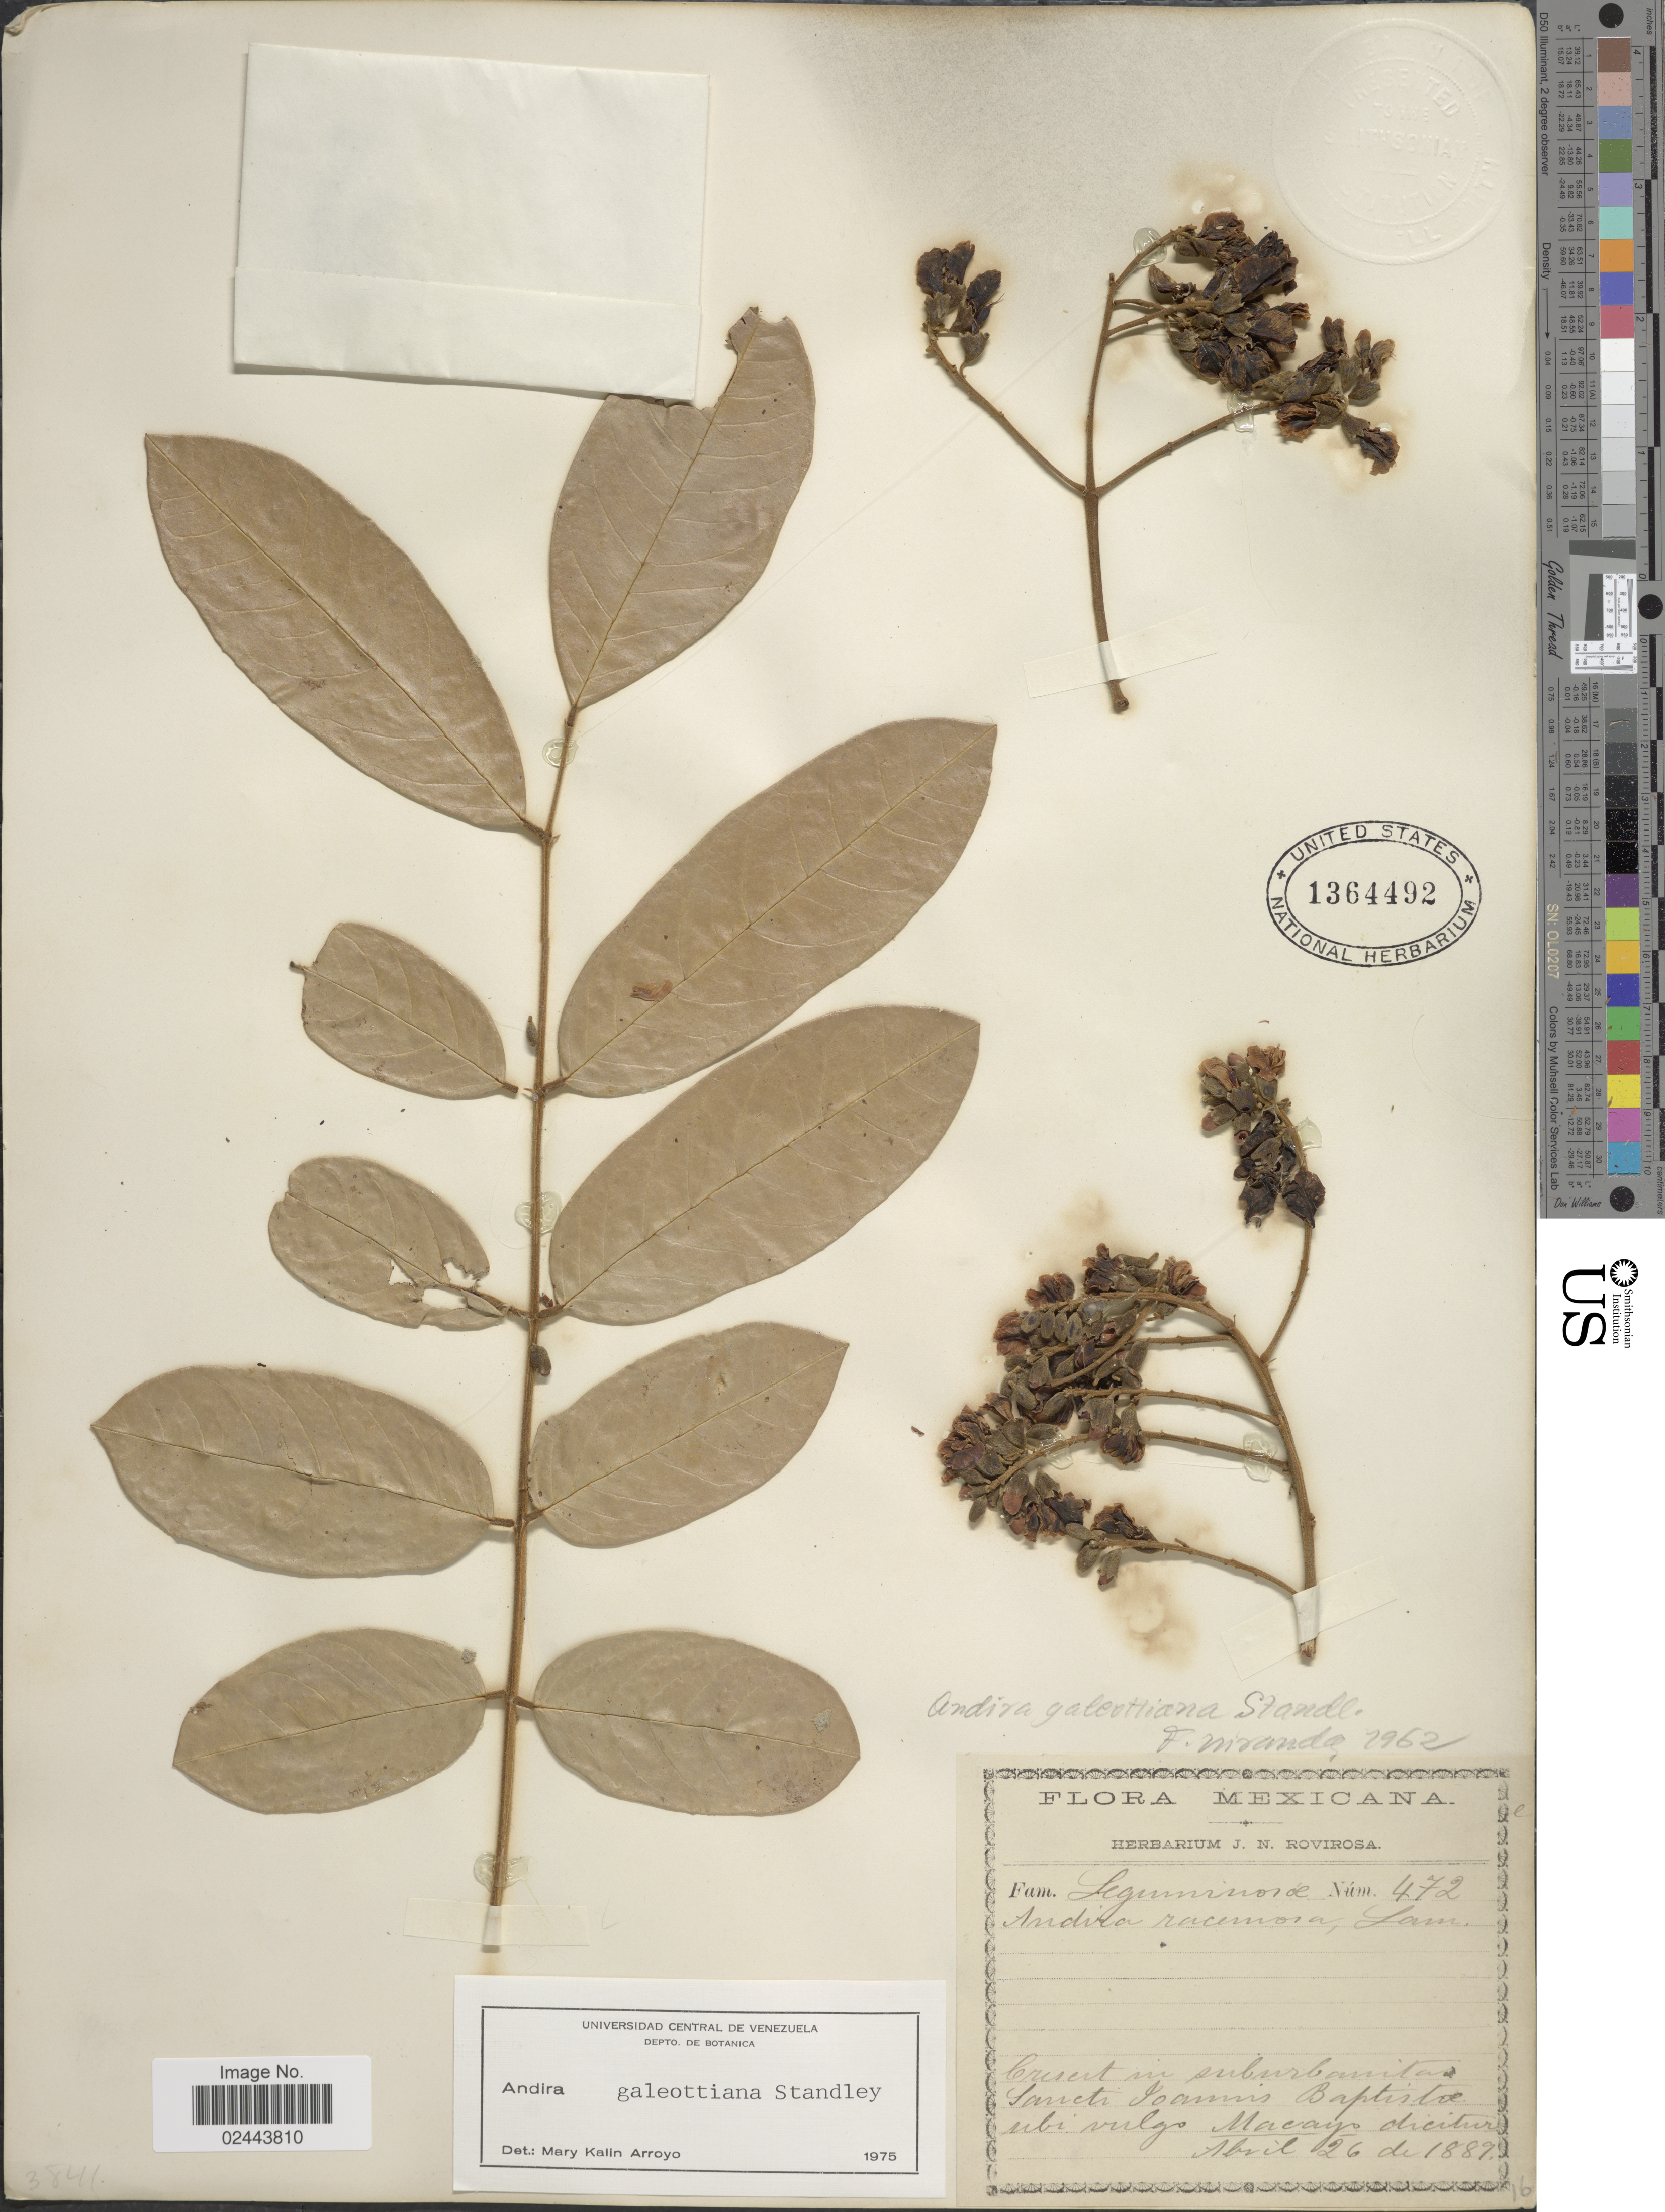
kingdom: Plantae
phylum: Tracheophyta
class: Magnoliopsida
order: Fabales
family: Fabaceae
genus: Andira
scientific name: Andira galeottiana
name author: Standl.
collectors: ex herb. J. N. Rovirosa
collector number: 472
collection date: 1887-04-26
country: Mexico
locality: Mexicana, Crescit in suburbanita Sancti Ioannis Baptistae subi vulgo Macayo dicitur.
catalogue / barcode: US 1364492